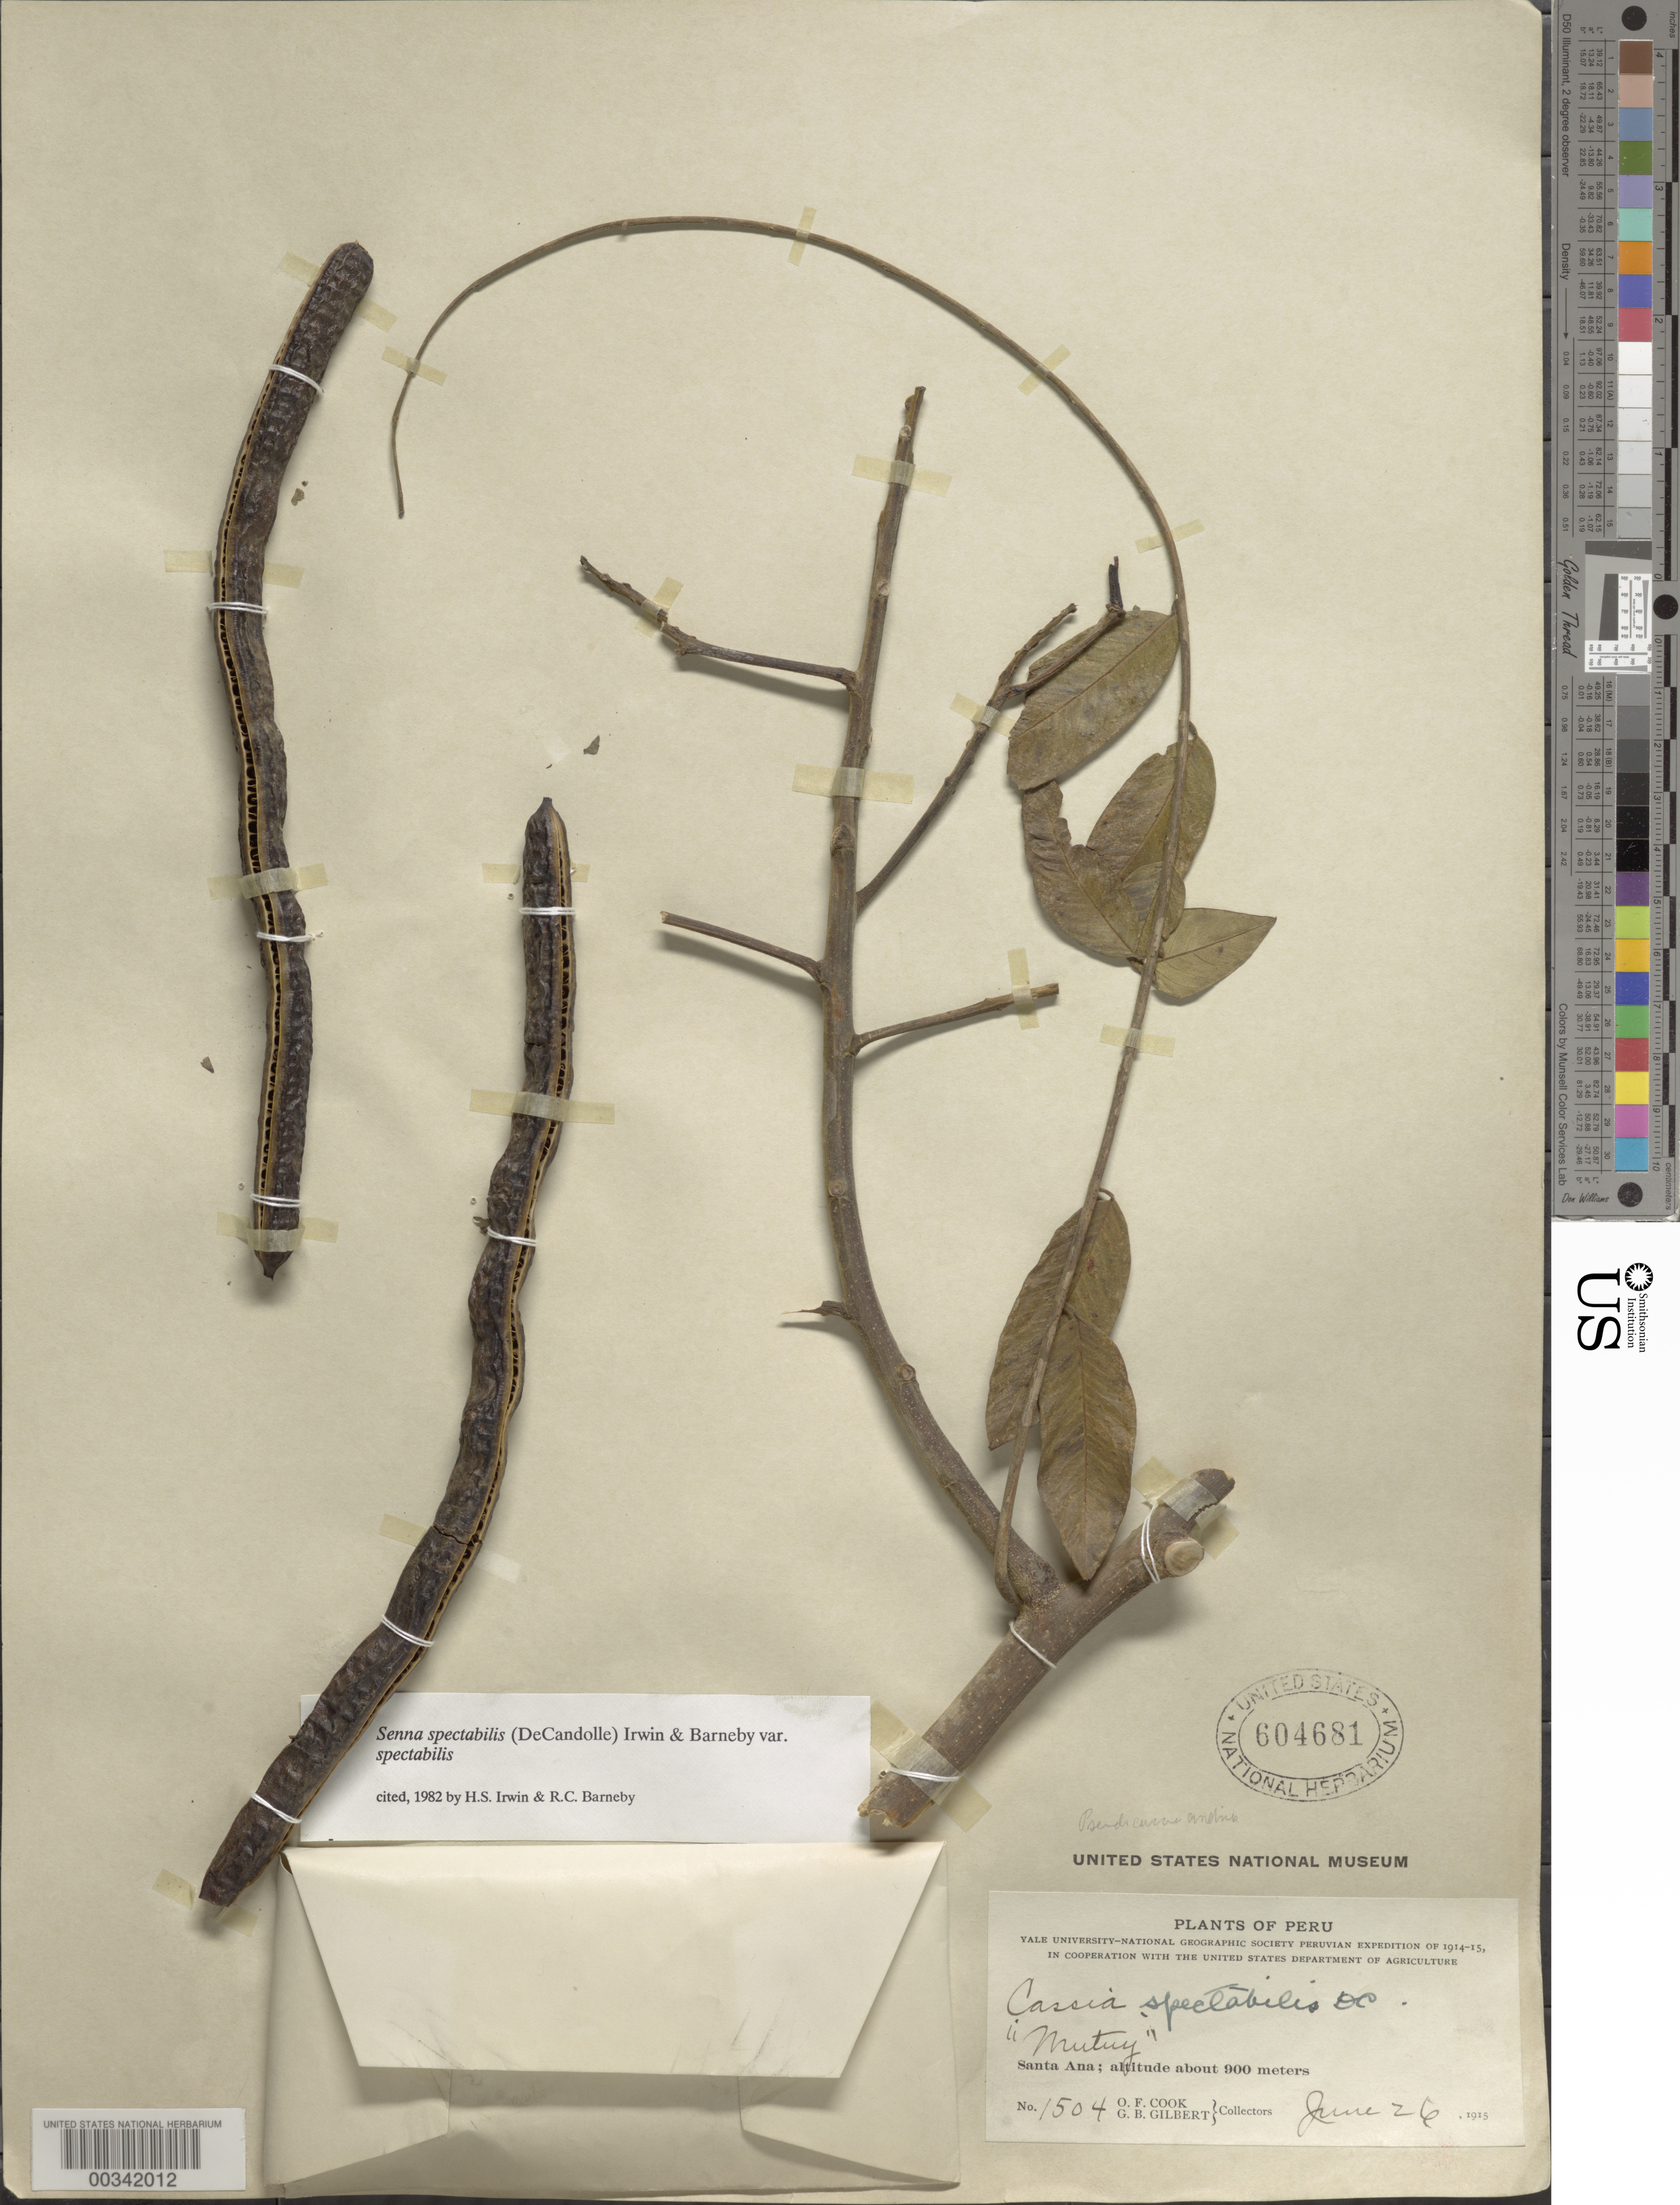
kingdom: Plantae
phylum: Tracheophyta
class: Magnoliopsida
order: Fabales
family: Fabaceae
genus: Senna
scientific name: Senna spectabilis var. spectabilis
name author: (DC.) H.S. Irwin & Barneby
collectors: O. F. Cook & G. B. Gilbert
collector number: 1504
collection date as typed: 26 Jun 1915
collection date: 1915-06-26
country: Peru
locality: Santa Ana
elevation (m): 900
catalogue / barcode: US 604681